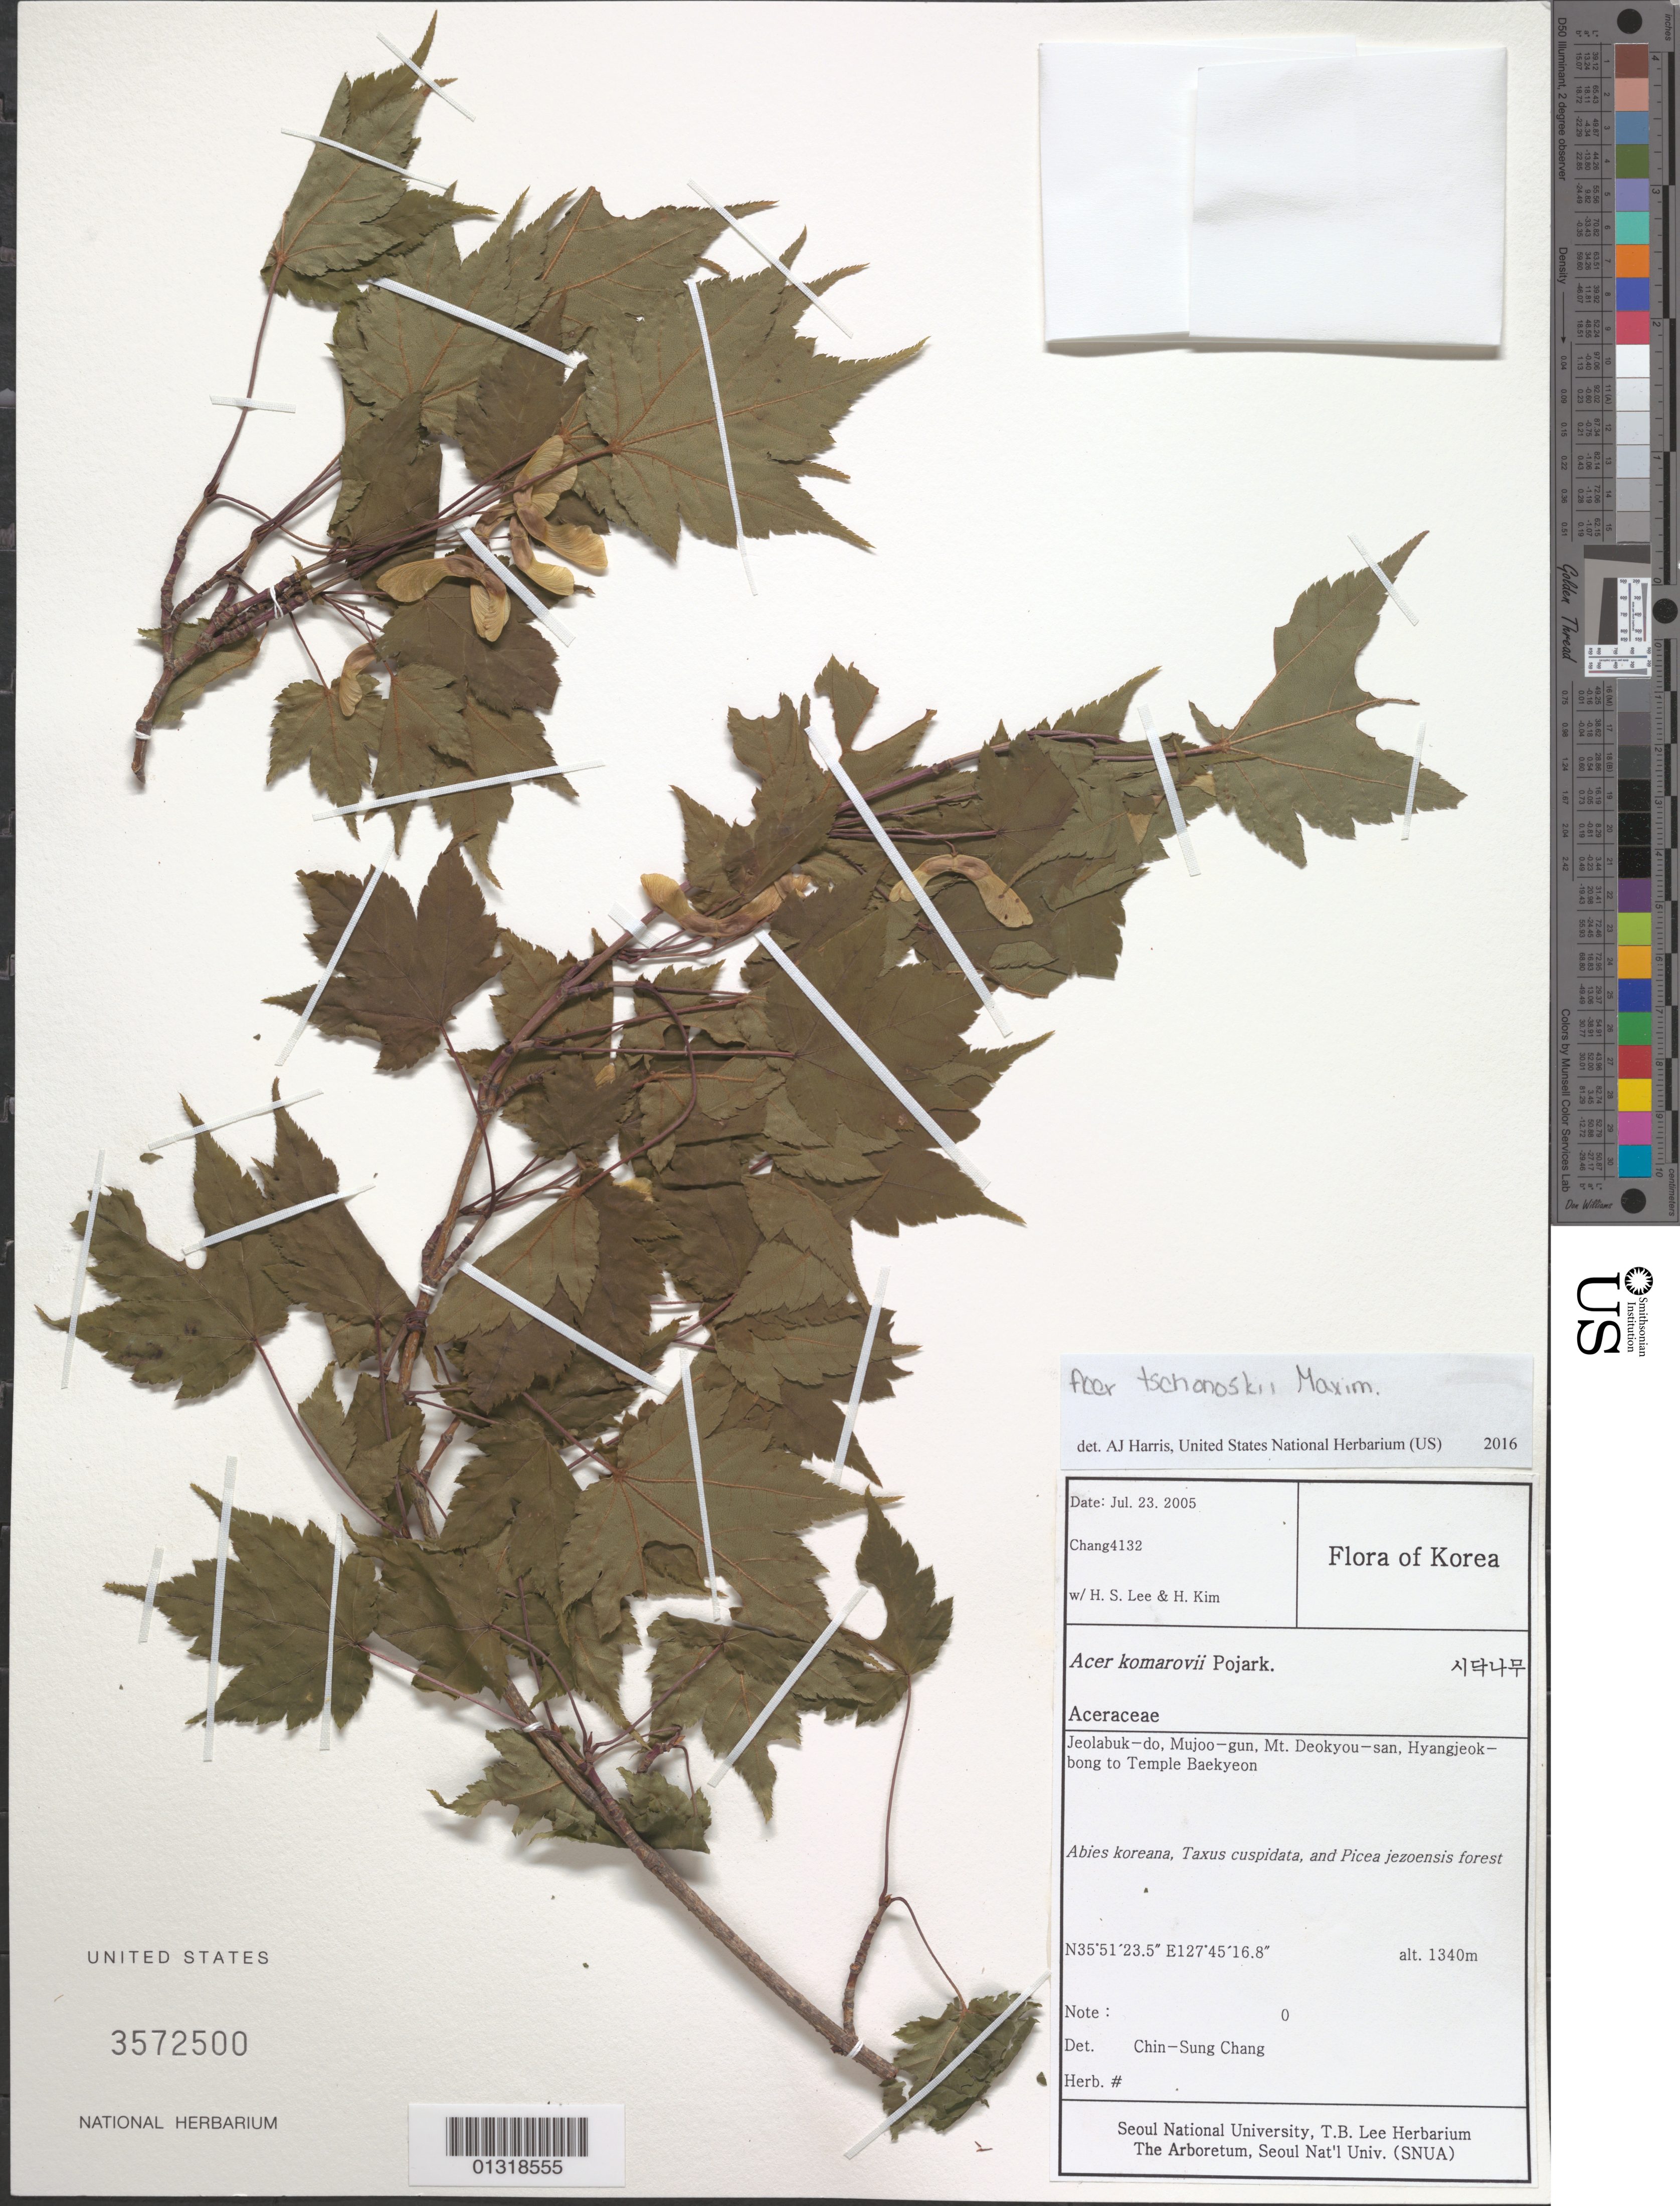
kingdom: Plantae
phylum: Tracheophyta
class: Magnoliopsida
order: Sapindales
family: Sapindaceae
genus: Acer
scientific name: Acer tschonoskii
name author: Maxim.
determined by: Harris, A. J.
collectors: C. S. Chang, H. Lee & H. Kim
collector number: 4132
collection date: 2005-07-23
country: South Korea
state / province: North Jeolla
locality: Jeolabuk-do [North Jeolla Province], Mujoo-gun, Mt. Deokyou-san, Hyangjeok-bong to Temple Baekyeon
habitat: Abies koreana, Taxus cuspidata, and Picea jezoensis forest.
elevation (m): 1340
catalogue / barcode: US 3572500